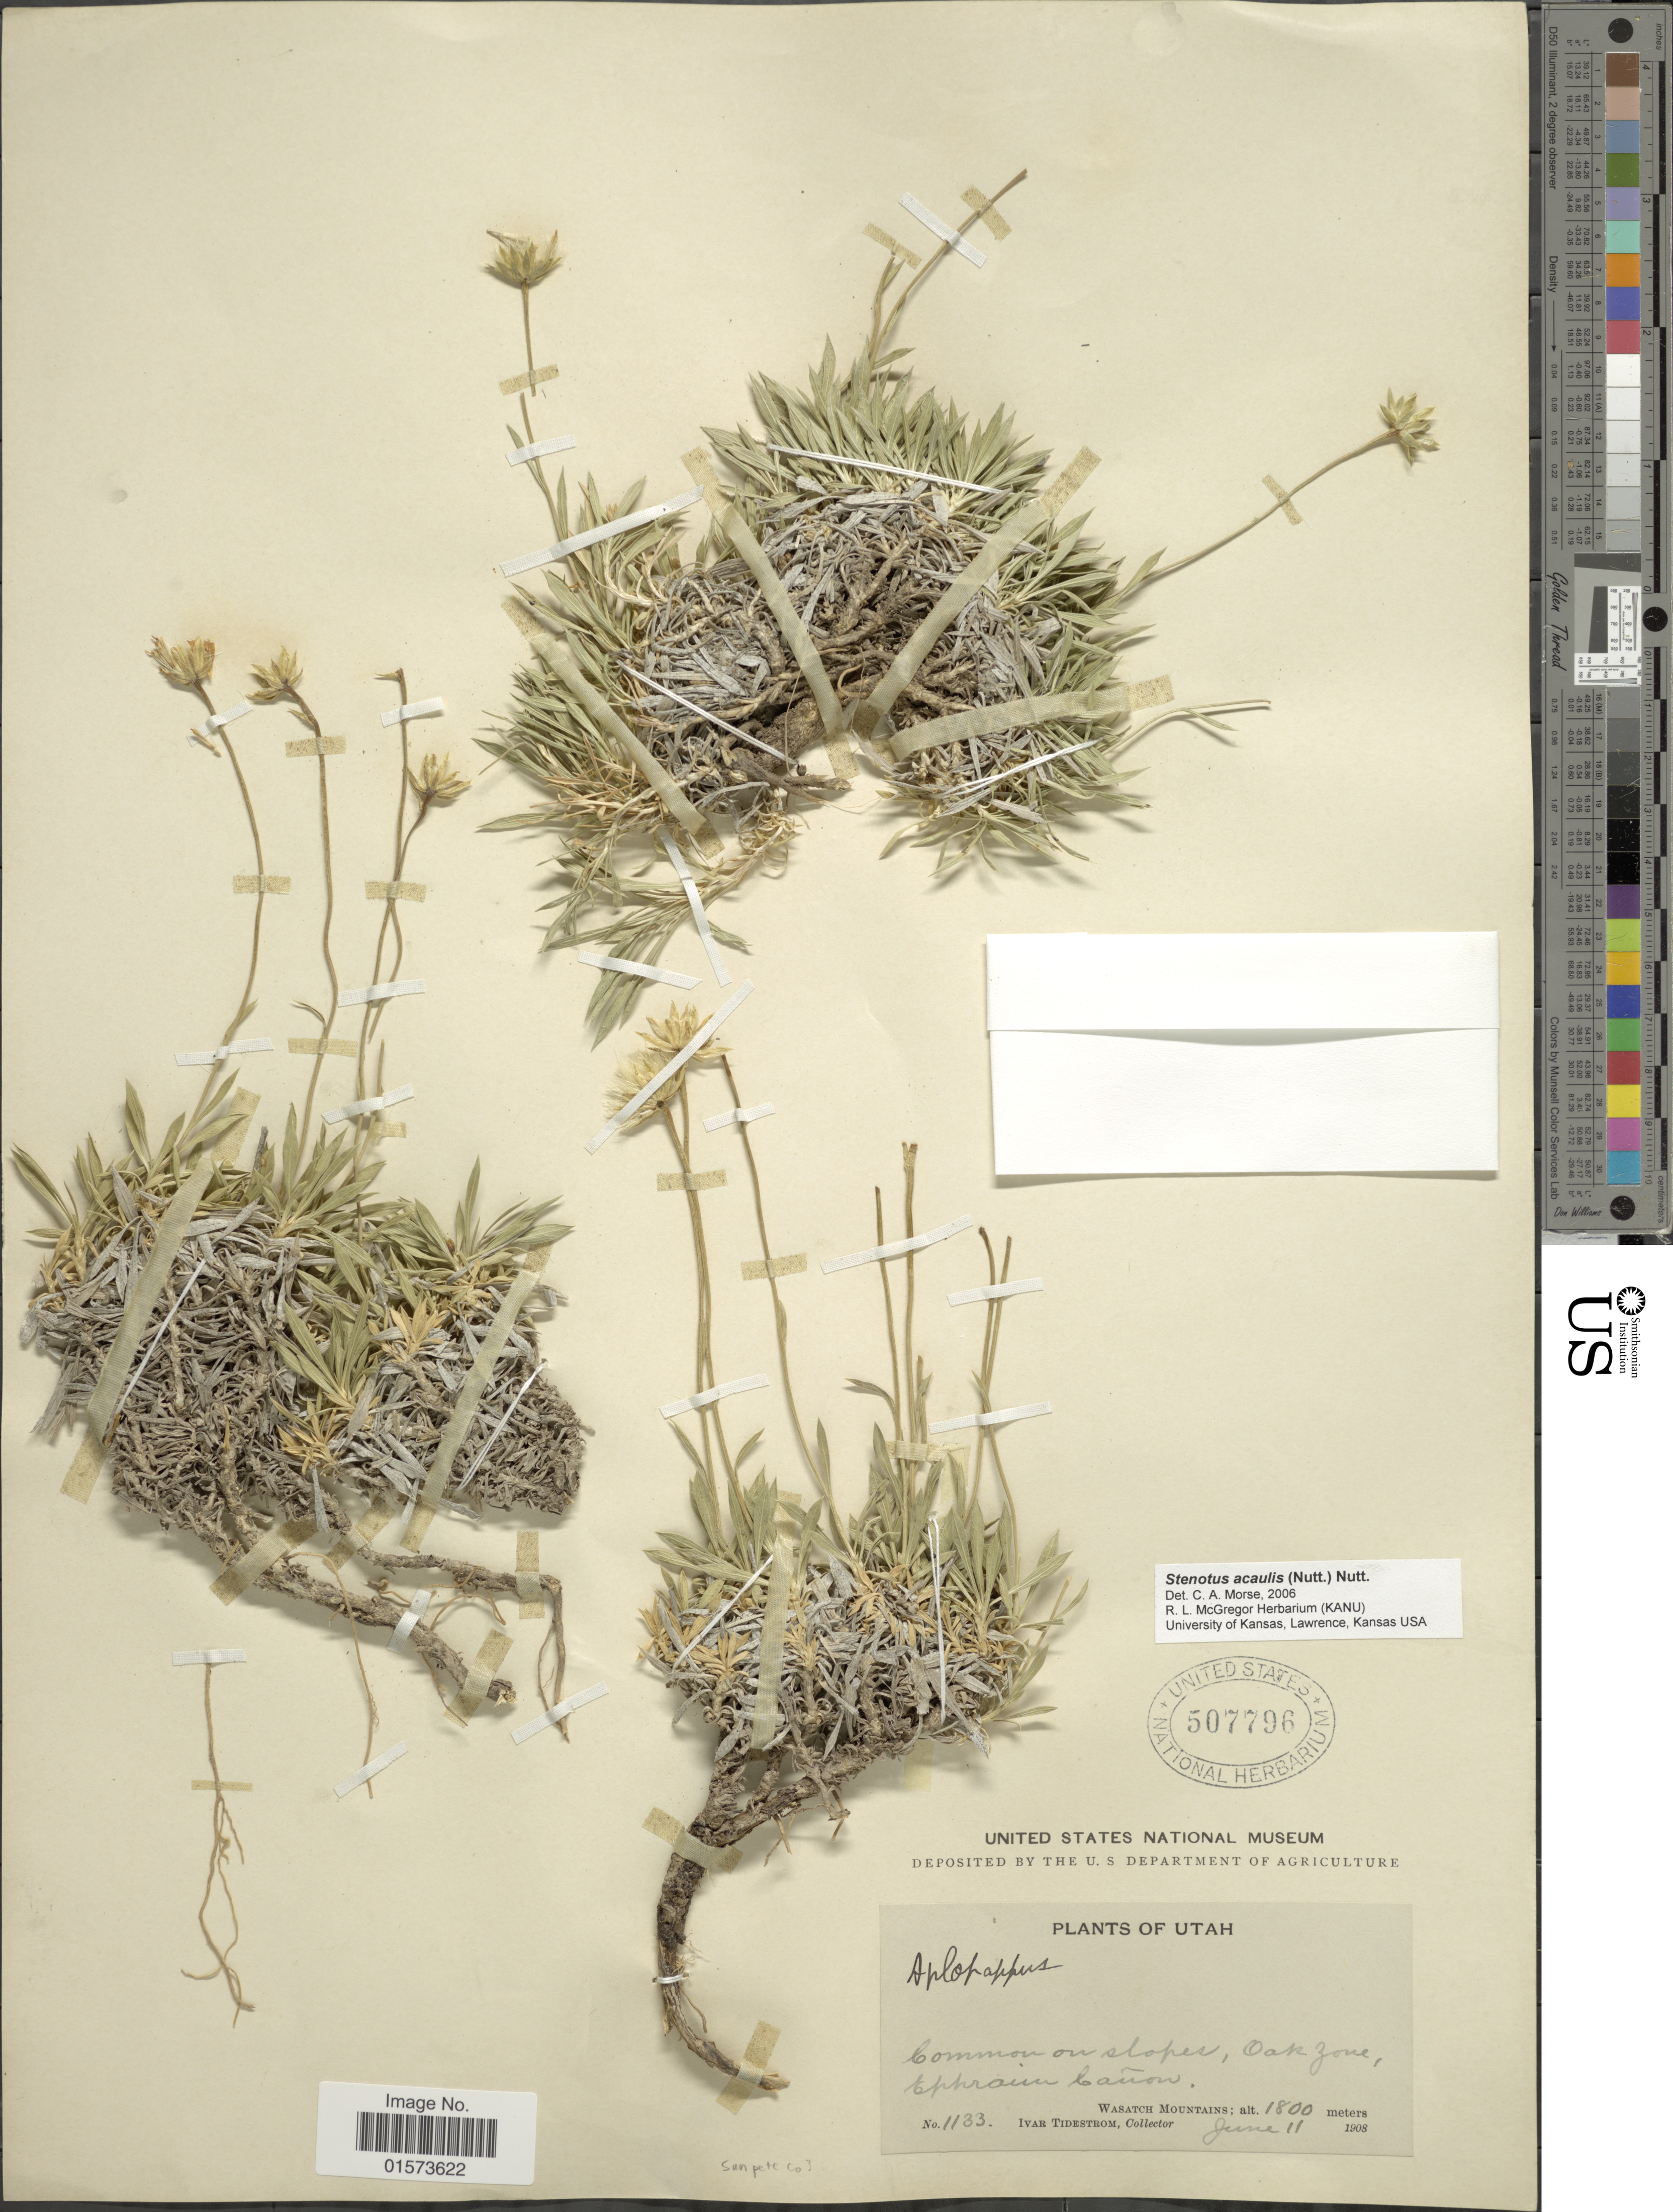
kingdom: Plantae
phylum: Tracheophyta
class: Magnoliopsida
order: Asterales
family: Asteraceae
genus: Stenotus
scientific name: Stenotus acaulis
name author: (Nutt.) Nutt.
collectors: I. F. Tidestrom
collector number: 1133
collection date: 1908-06-11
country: United States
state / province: Utah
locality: Common on slopes, Oak Zone, Upprain Cañon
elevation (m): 1800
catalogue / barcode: US 507796